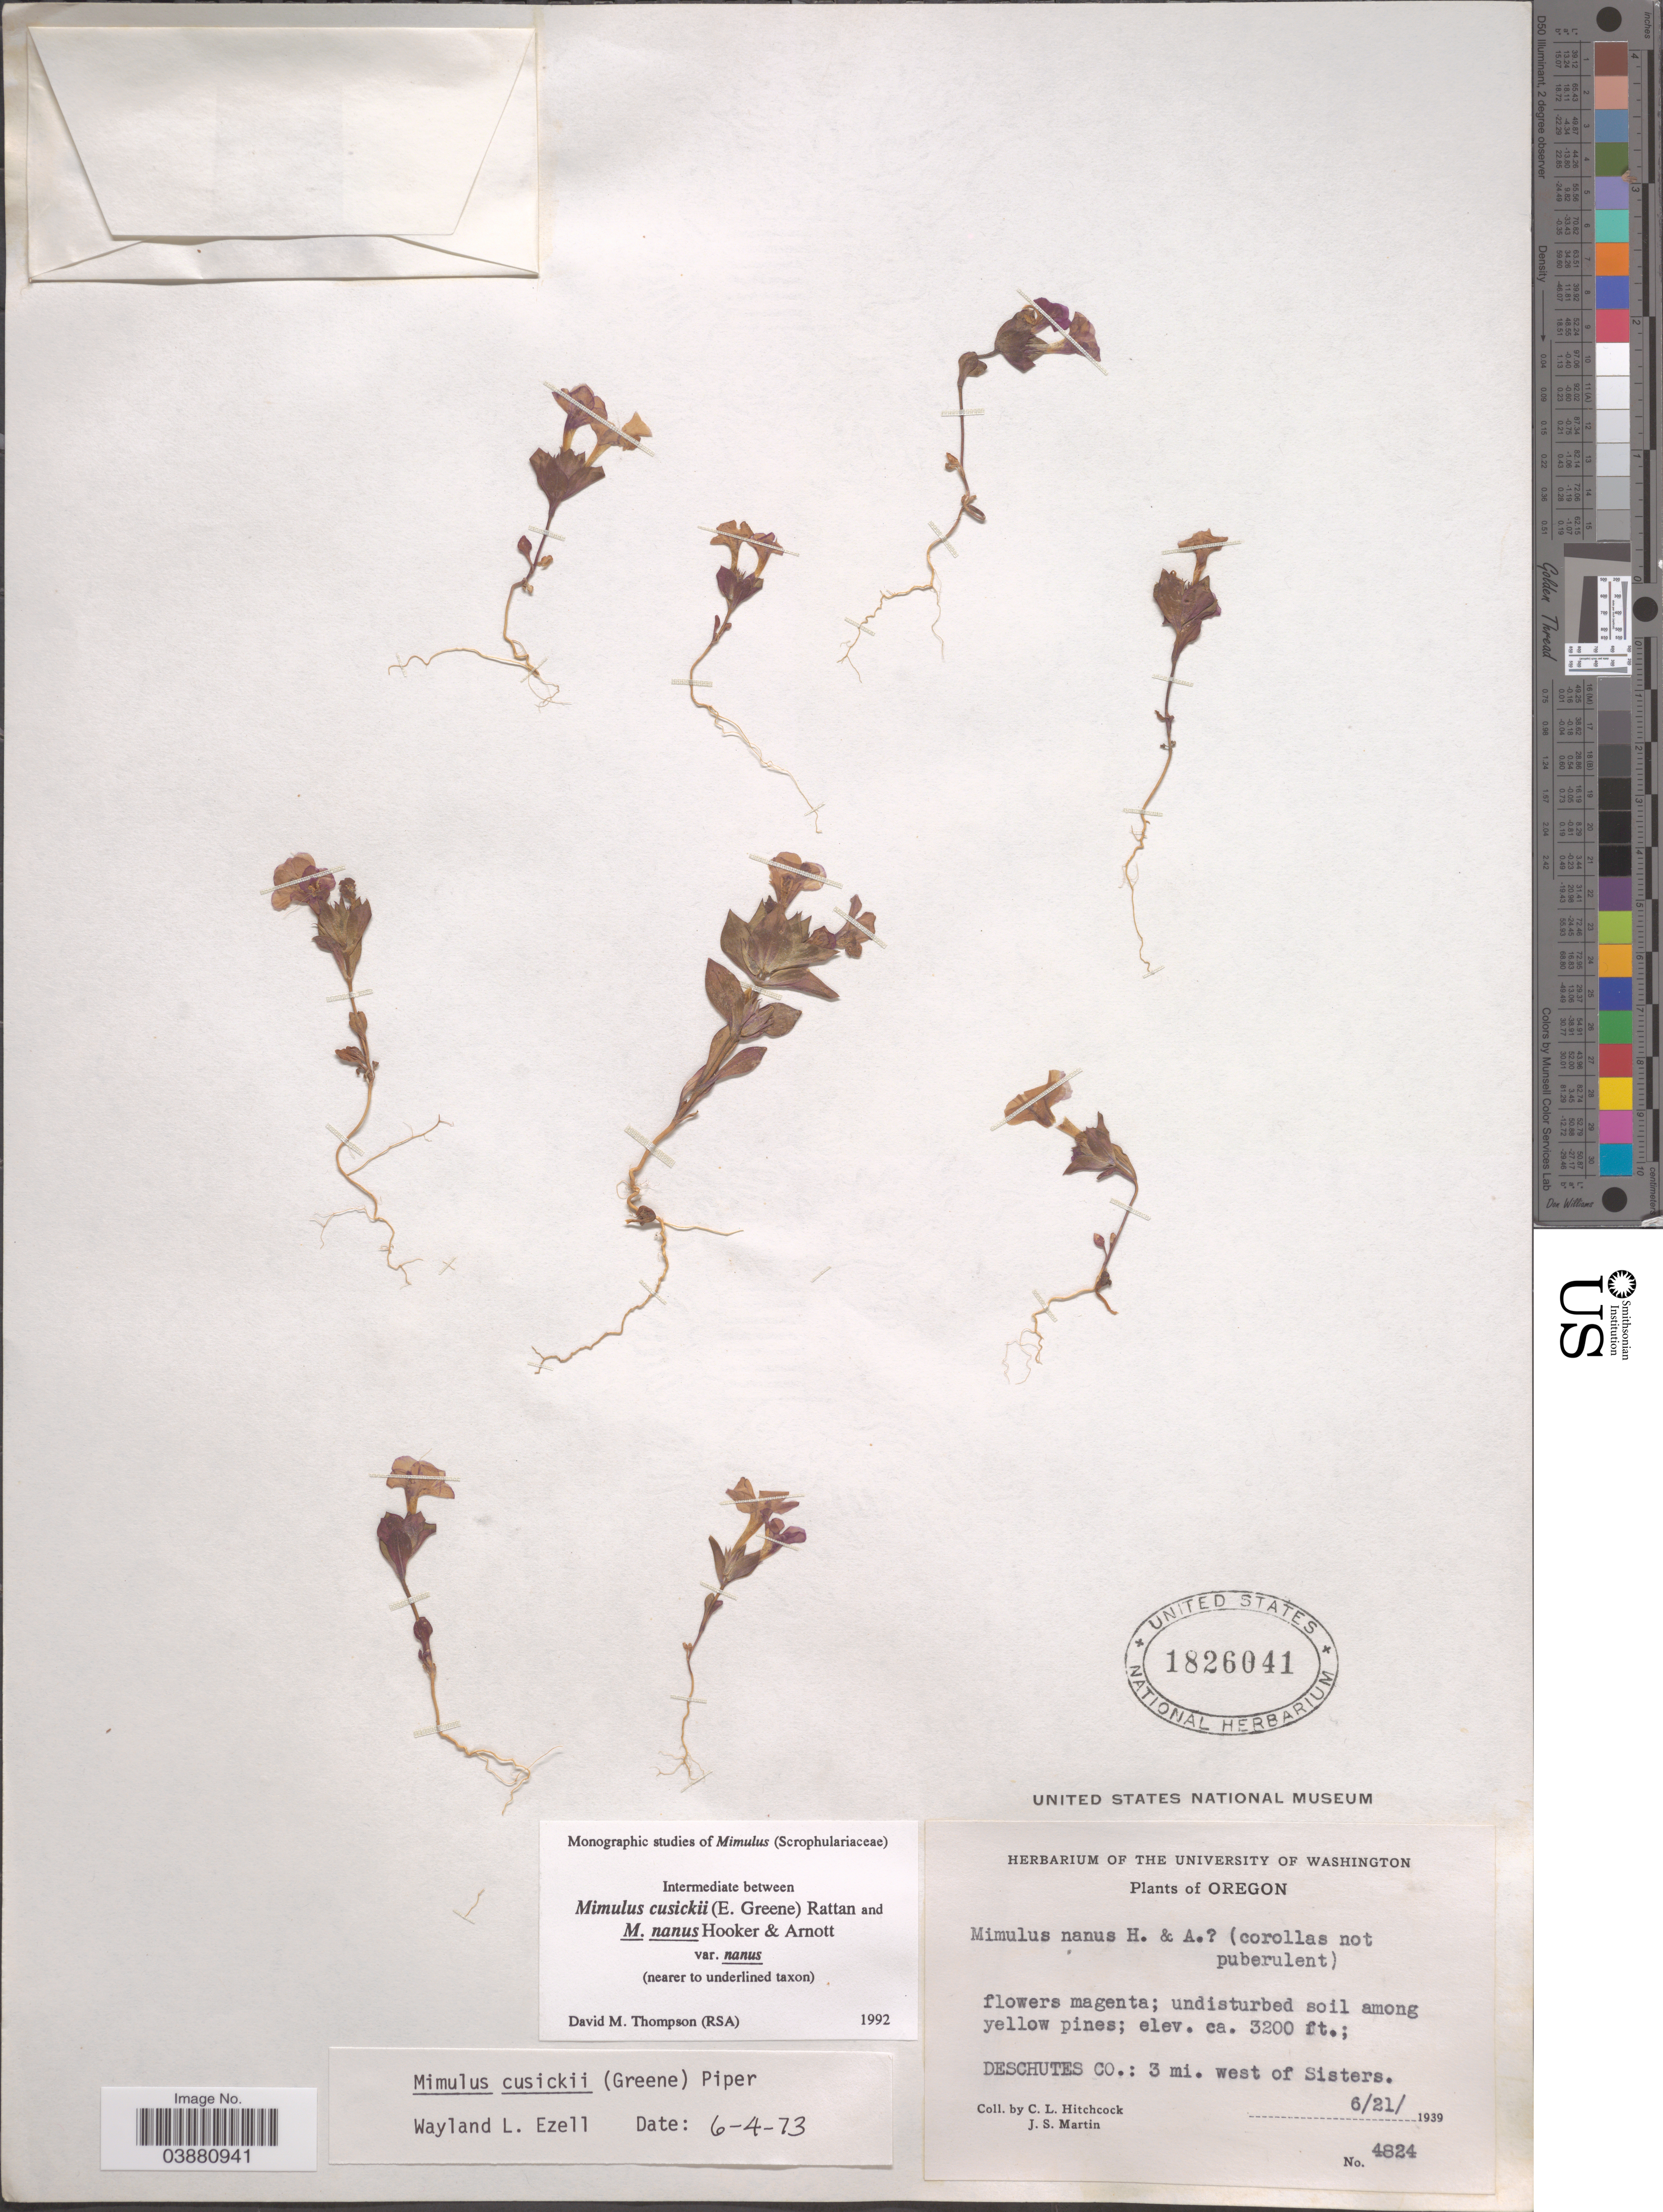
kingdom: Plantae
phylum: Tracheophyta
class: Magnoliopsida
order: Lamiales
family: Phrymaceae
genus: Mimulus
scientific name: Mimulus cusickii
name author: (Greene) Piper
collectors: C. L. Hitchcock & J. S. Martin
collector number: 4824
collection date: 1939-06-21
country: United States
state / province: Oregon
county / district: Deschutes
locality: Deschutes Co.: 3 mi. west of Sisters.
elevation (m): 975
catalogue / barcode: US 1826041